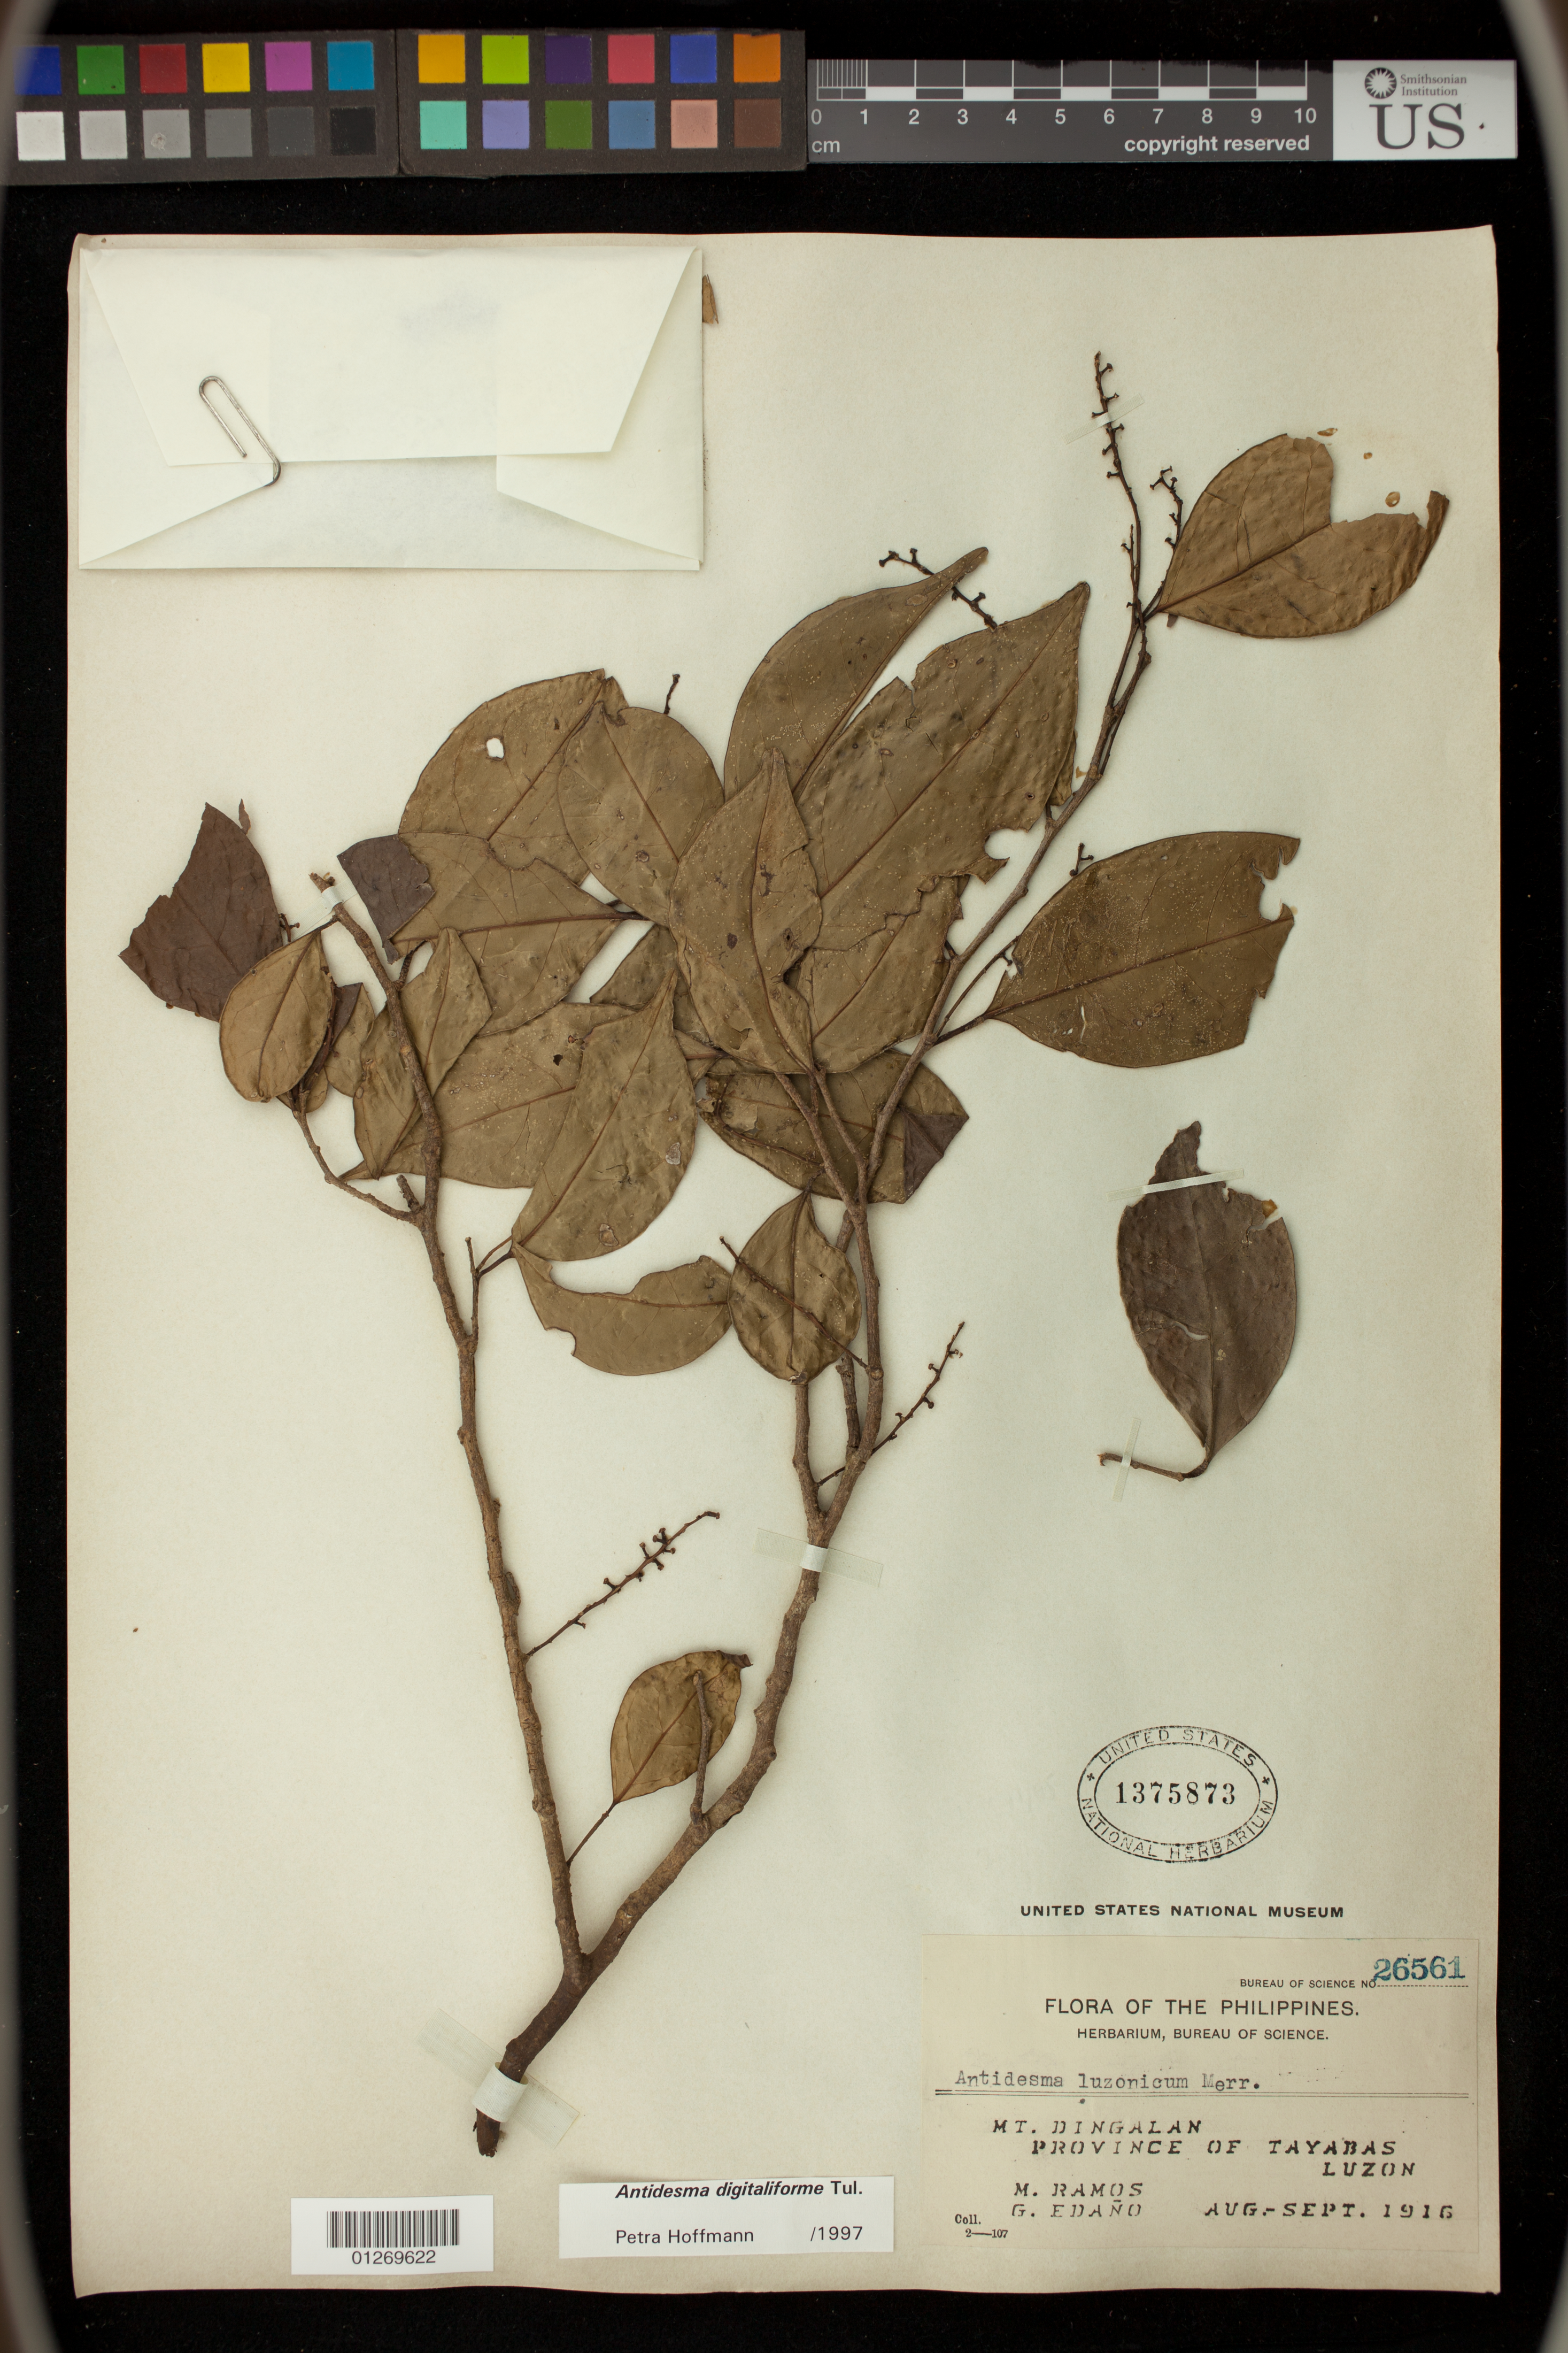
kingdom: Plantae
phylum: Tracheophyta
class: Magnoliopsida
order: Malpighiales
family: Phyllanthaceae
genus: Antidesma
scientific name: Antidesma digitaliforme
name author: Tul.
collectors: M. Ramos & G. Edaño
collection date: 1916-08/1916-09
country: Philippines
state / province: Calabarzon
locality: Mt. Dingalan.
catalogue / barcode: US 1375873